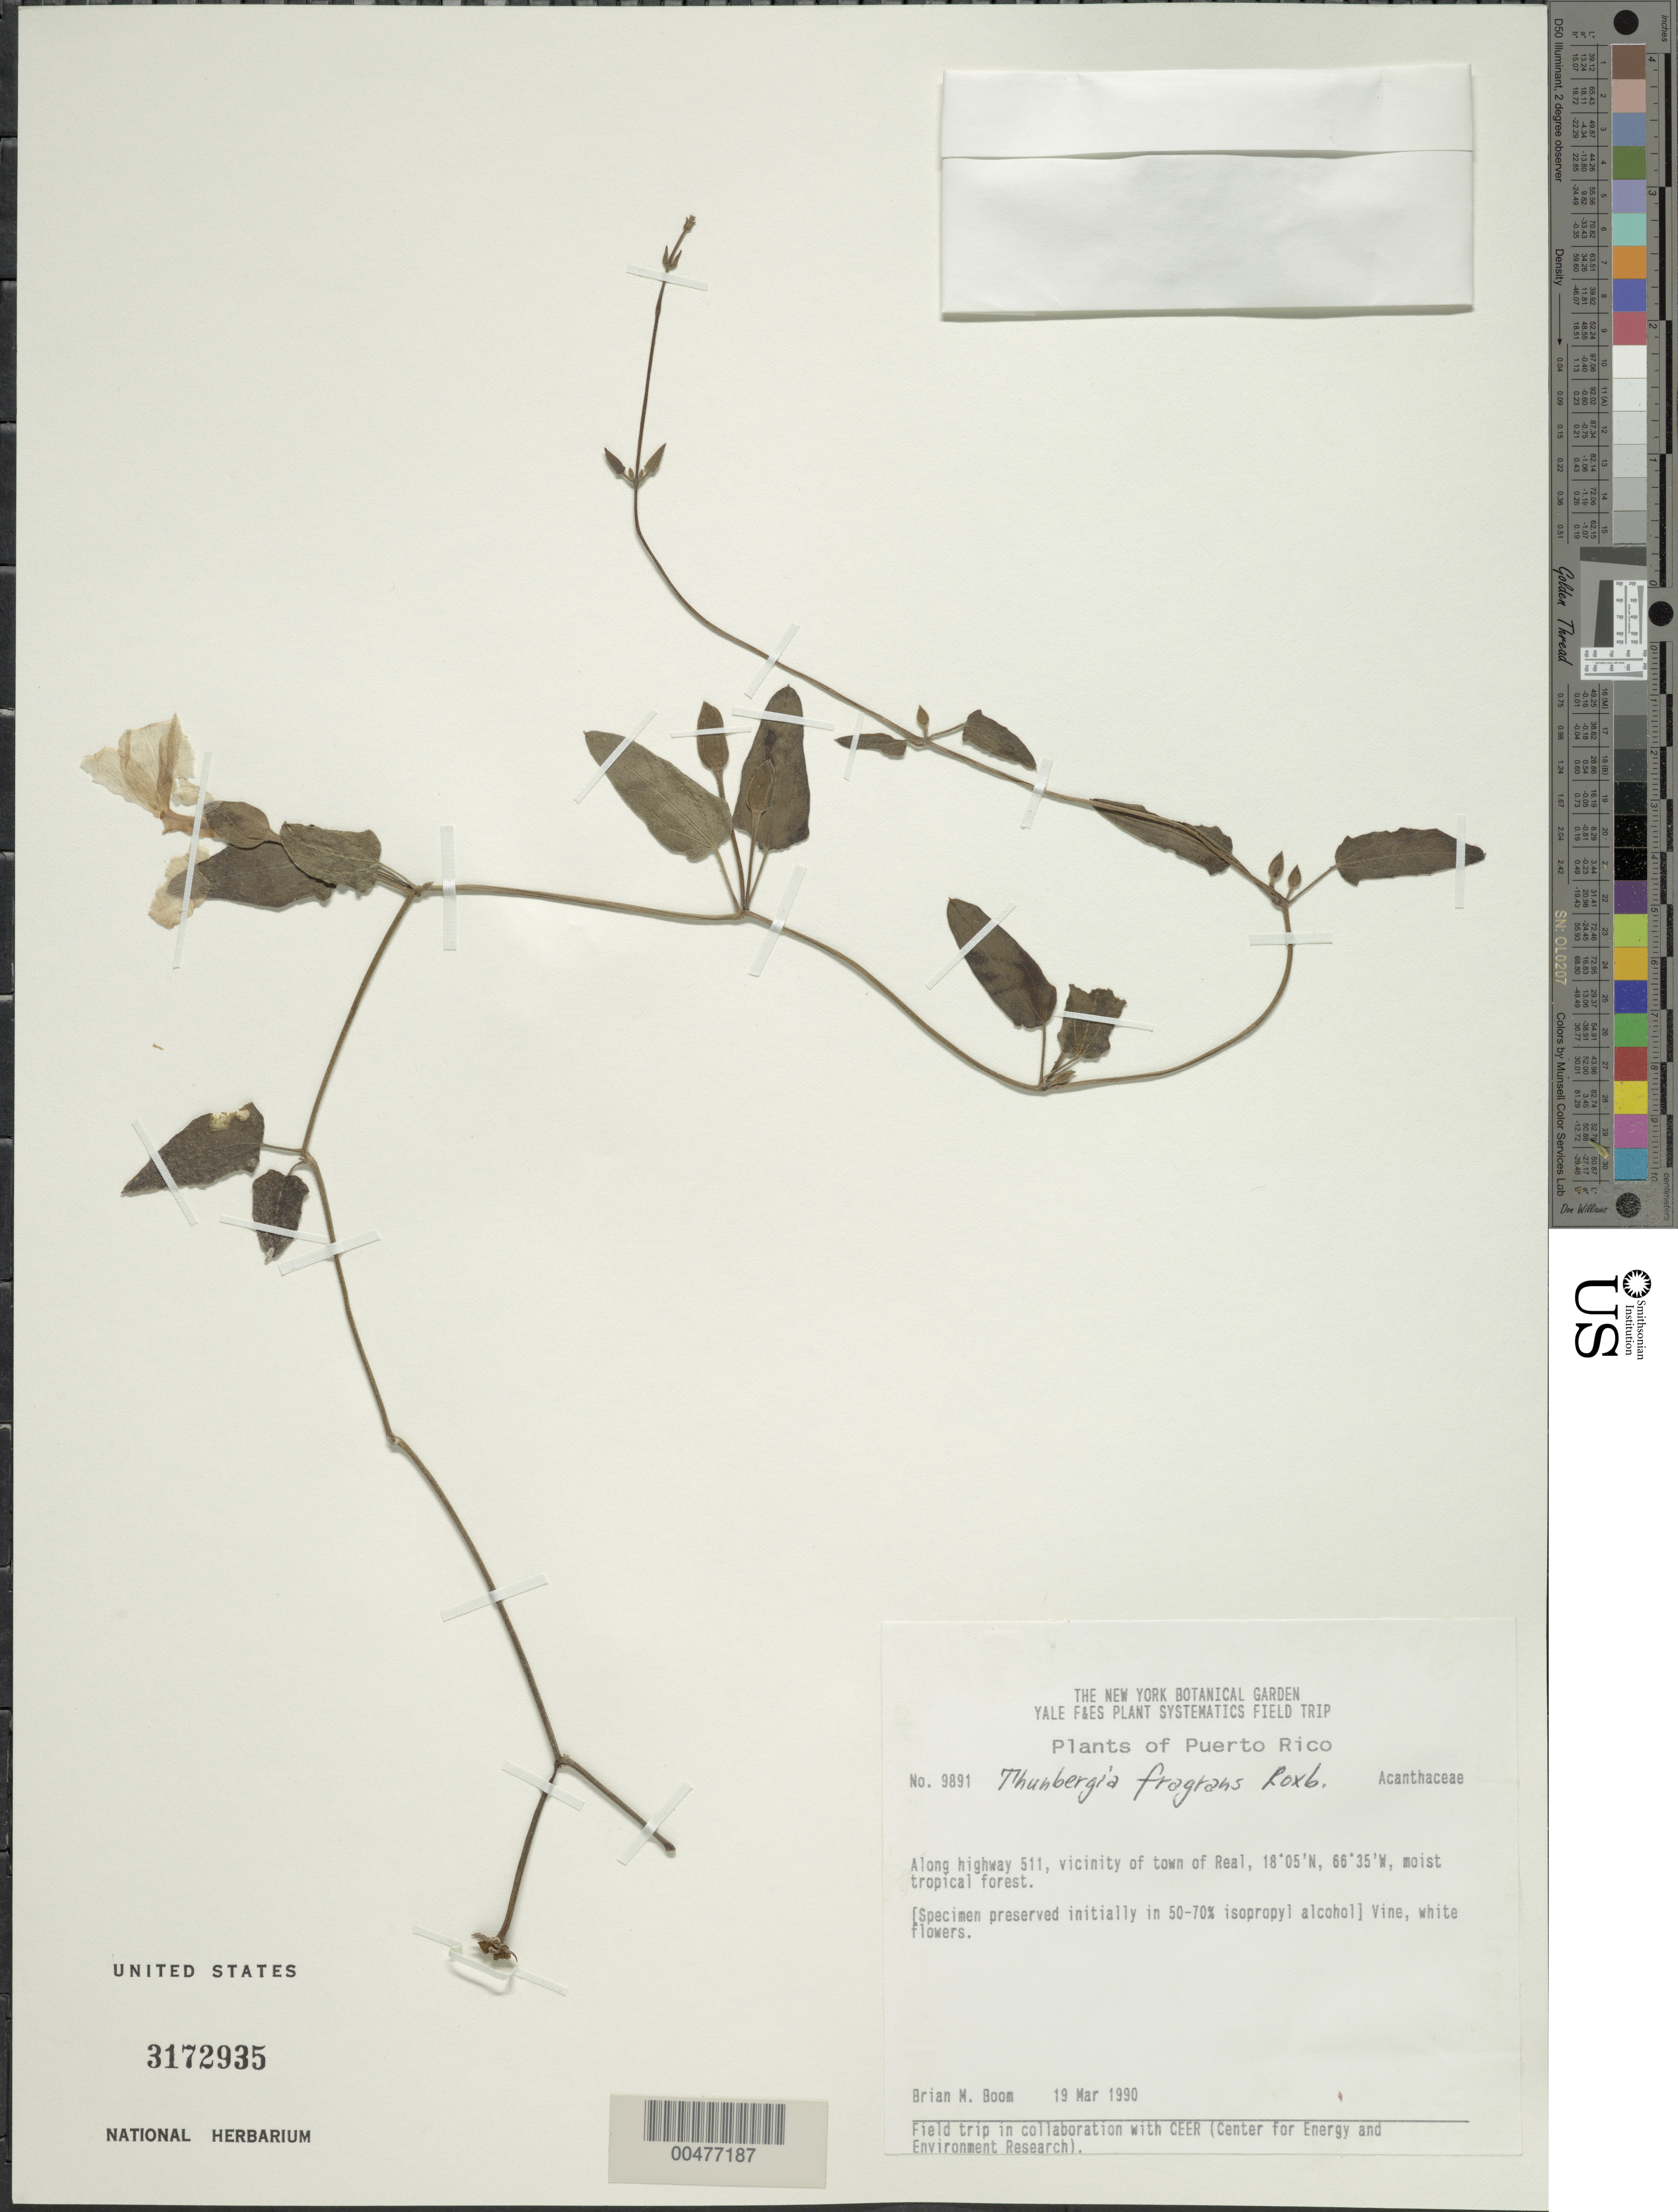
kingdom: Plantae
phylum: Tracheophyta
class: Magnoliopsida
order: Lamiales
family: Acanthaceae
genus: Thunbergia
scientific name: Thunbergia fragrans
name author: Roxb.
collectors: B. M. Boom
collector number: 9891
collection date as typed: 19 Mar 1990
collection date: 1990-03-19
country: Puerto Rico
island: Greater Antilles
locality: Along highway 511, vic. of Real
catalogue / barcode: US 3172935